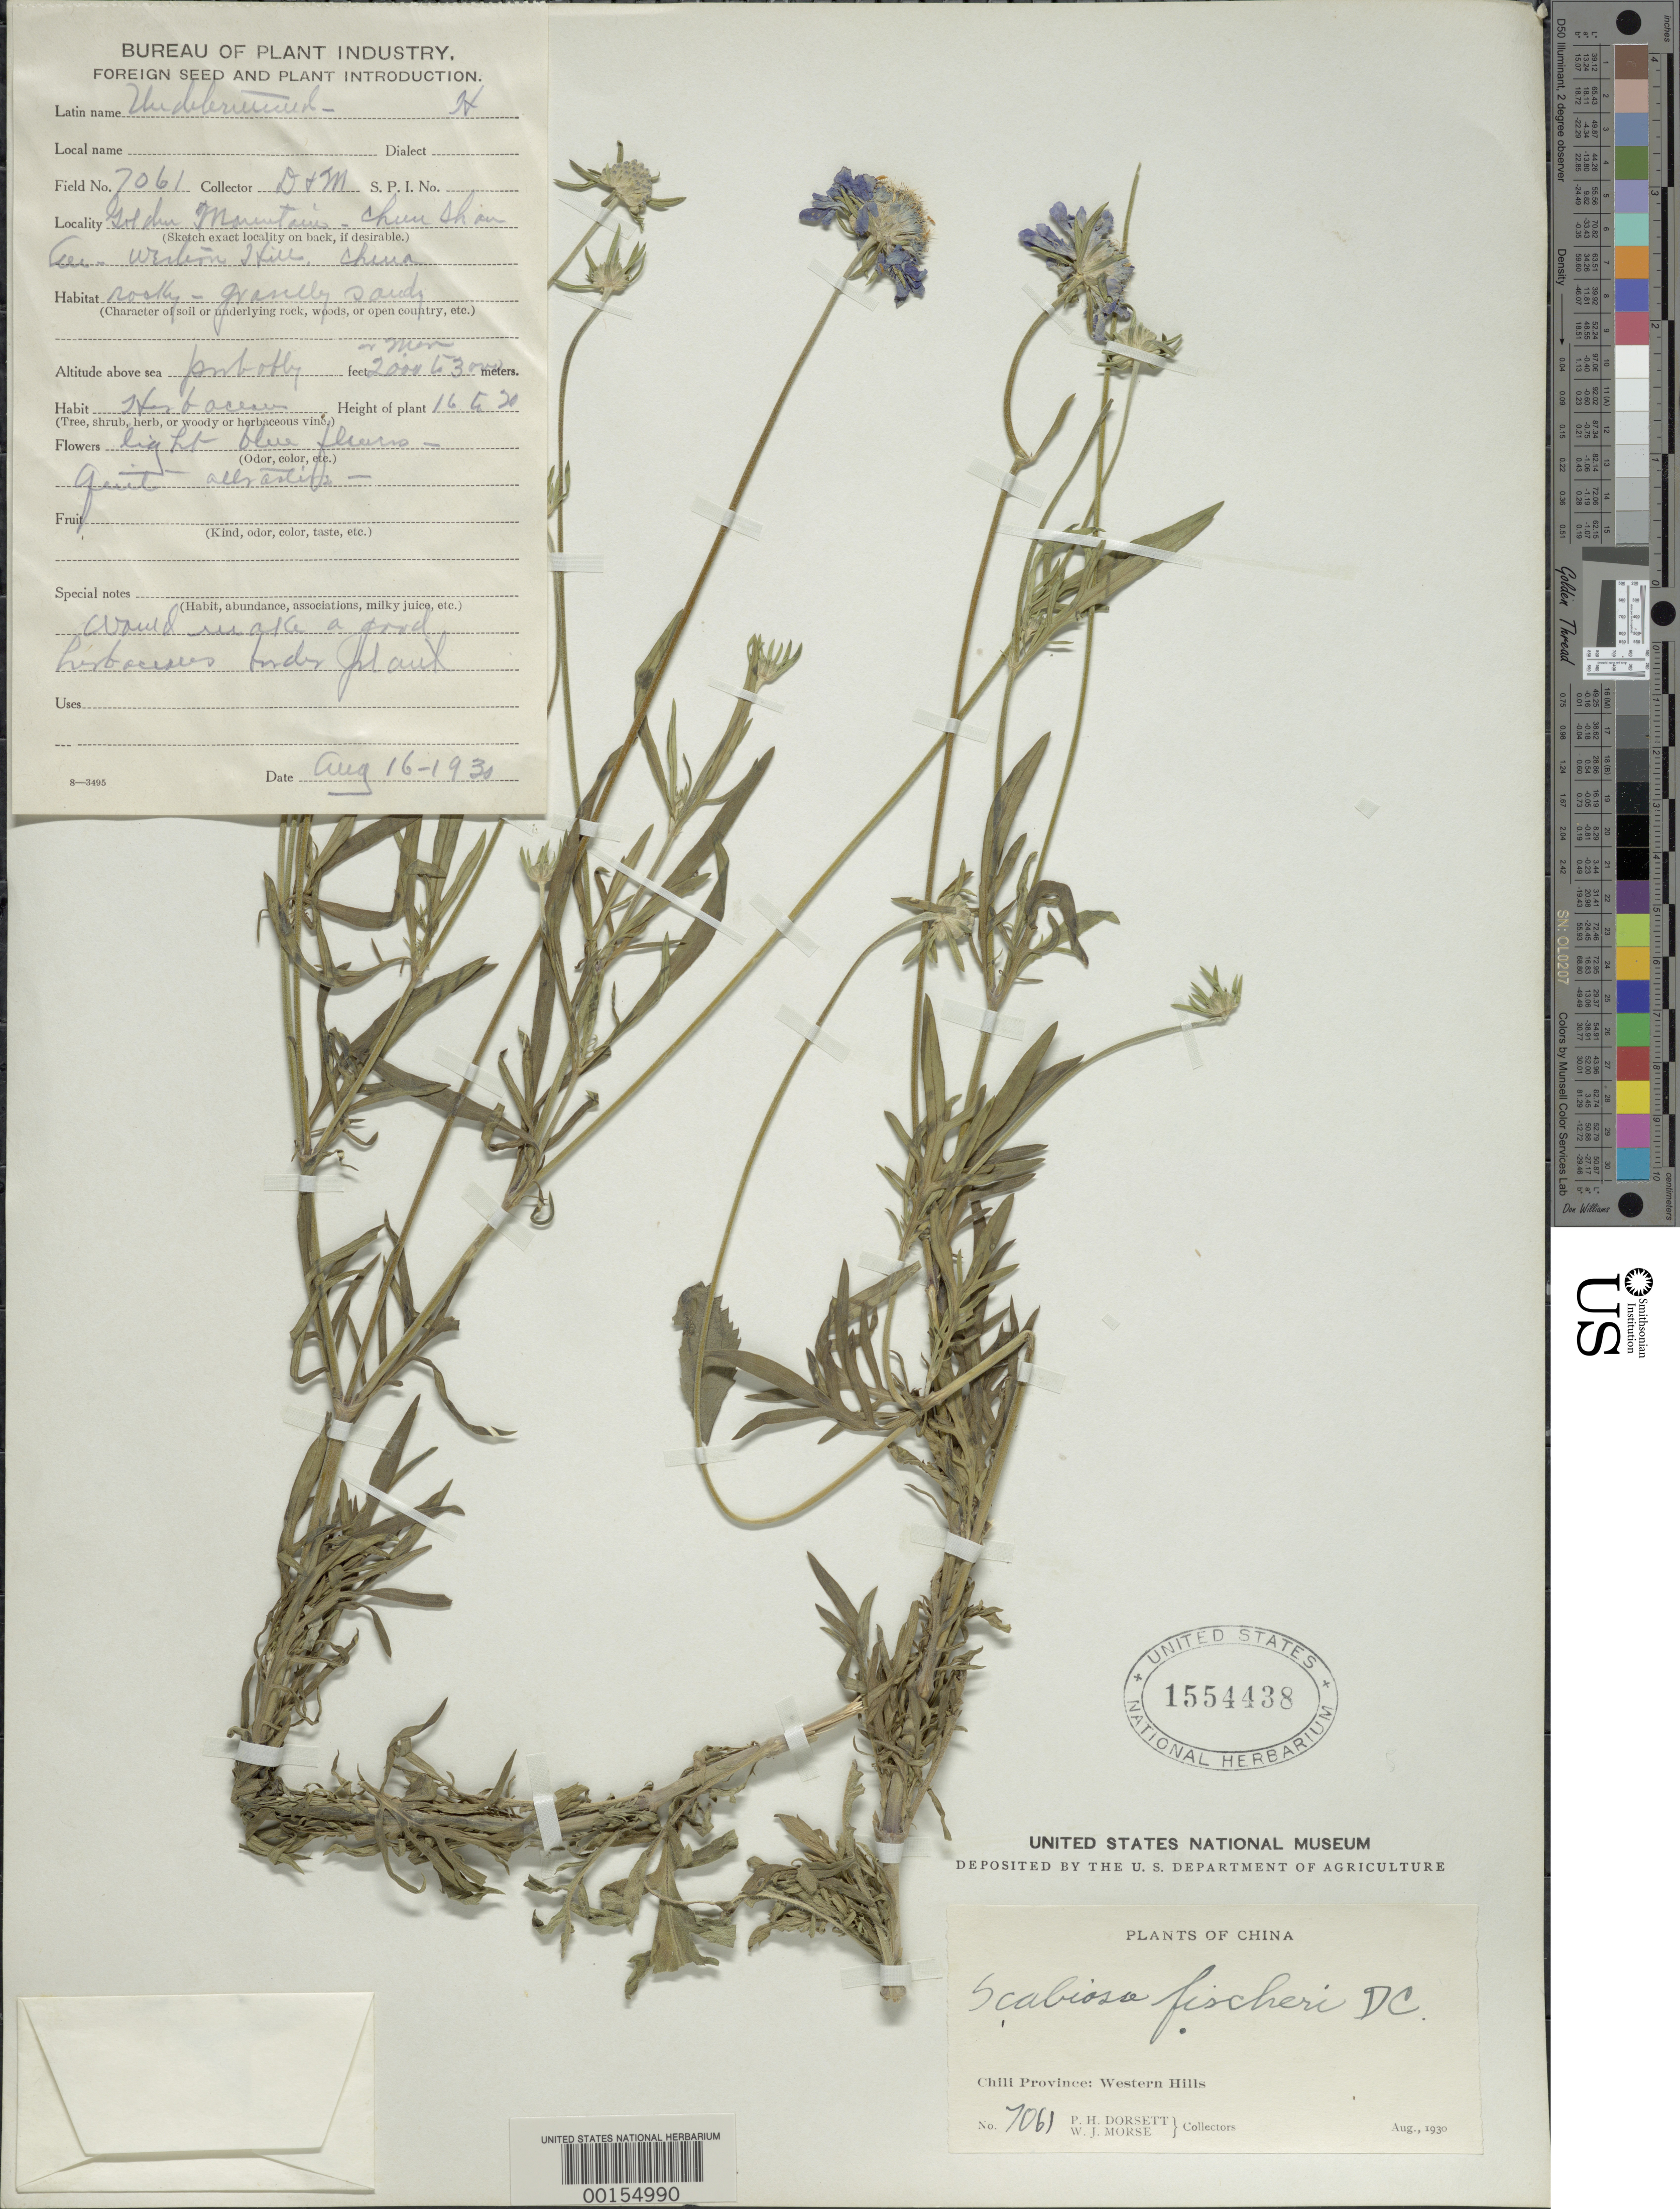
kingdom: Plantae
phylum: Tracheophyta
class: Magnoliopsida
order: Dipsacales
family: Caprifoliaceae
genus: Scabiosa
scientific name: Scabiosa fischerii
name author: DC.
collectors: P. H. Dorsett & W. J. Morse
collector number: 7061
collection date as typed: Aug 1930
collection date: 1930-08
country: China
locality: Chili Prov.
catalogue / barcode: US 1554438